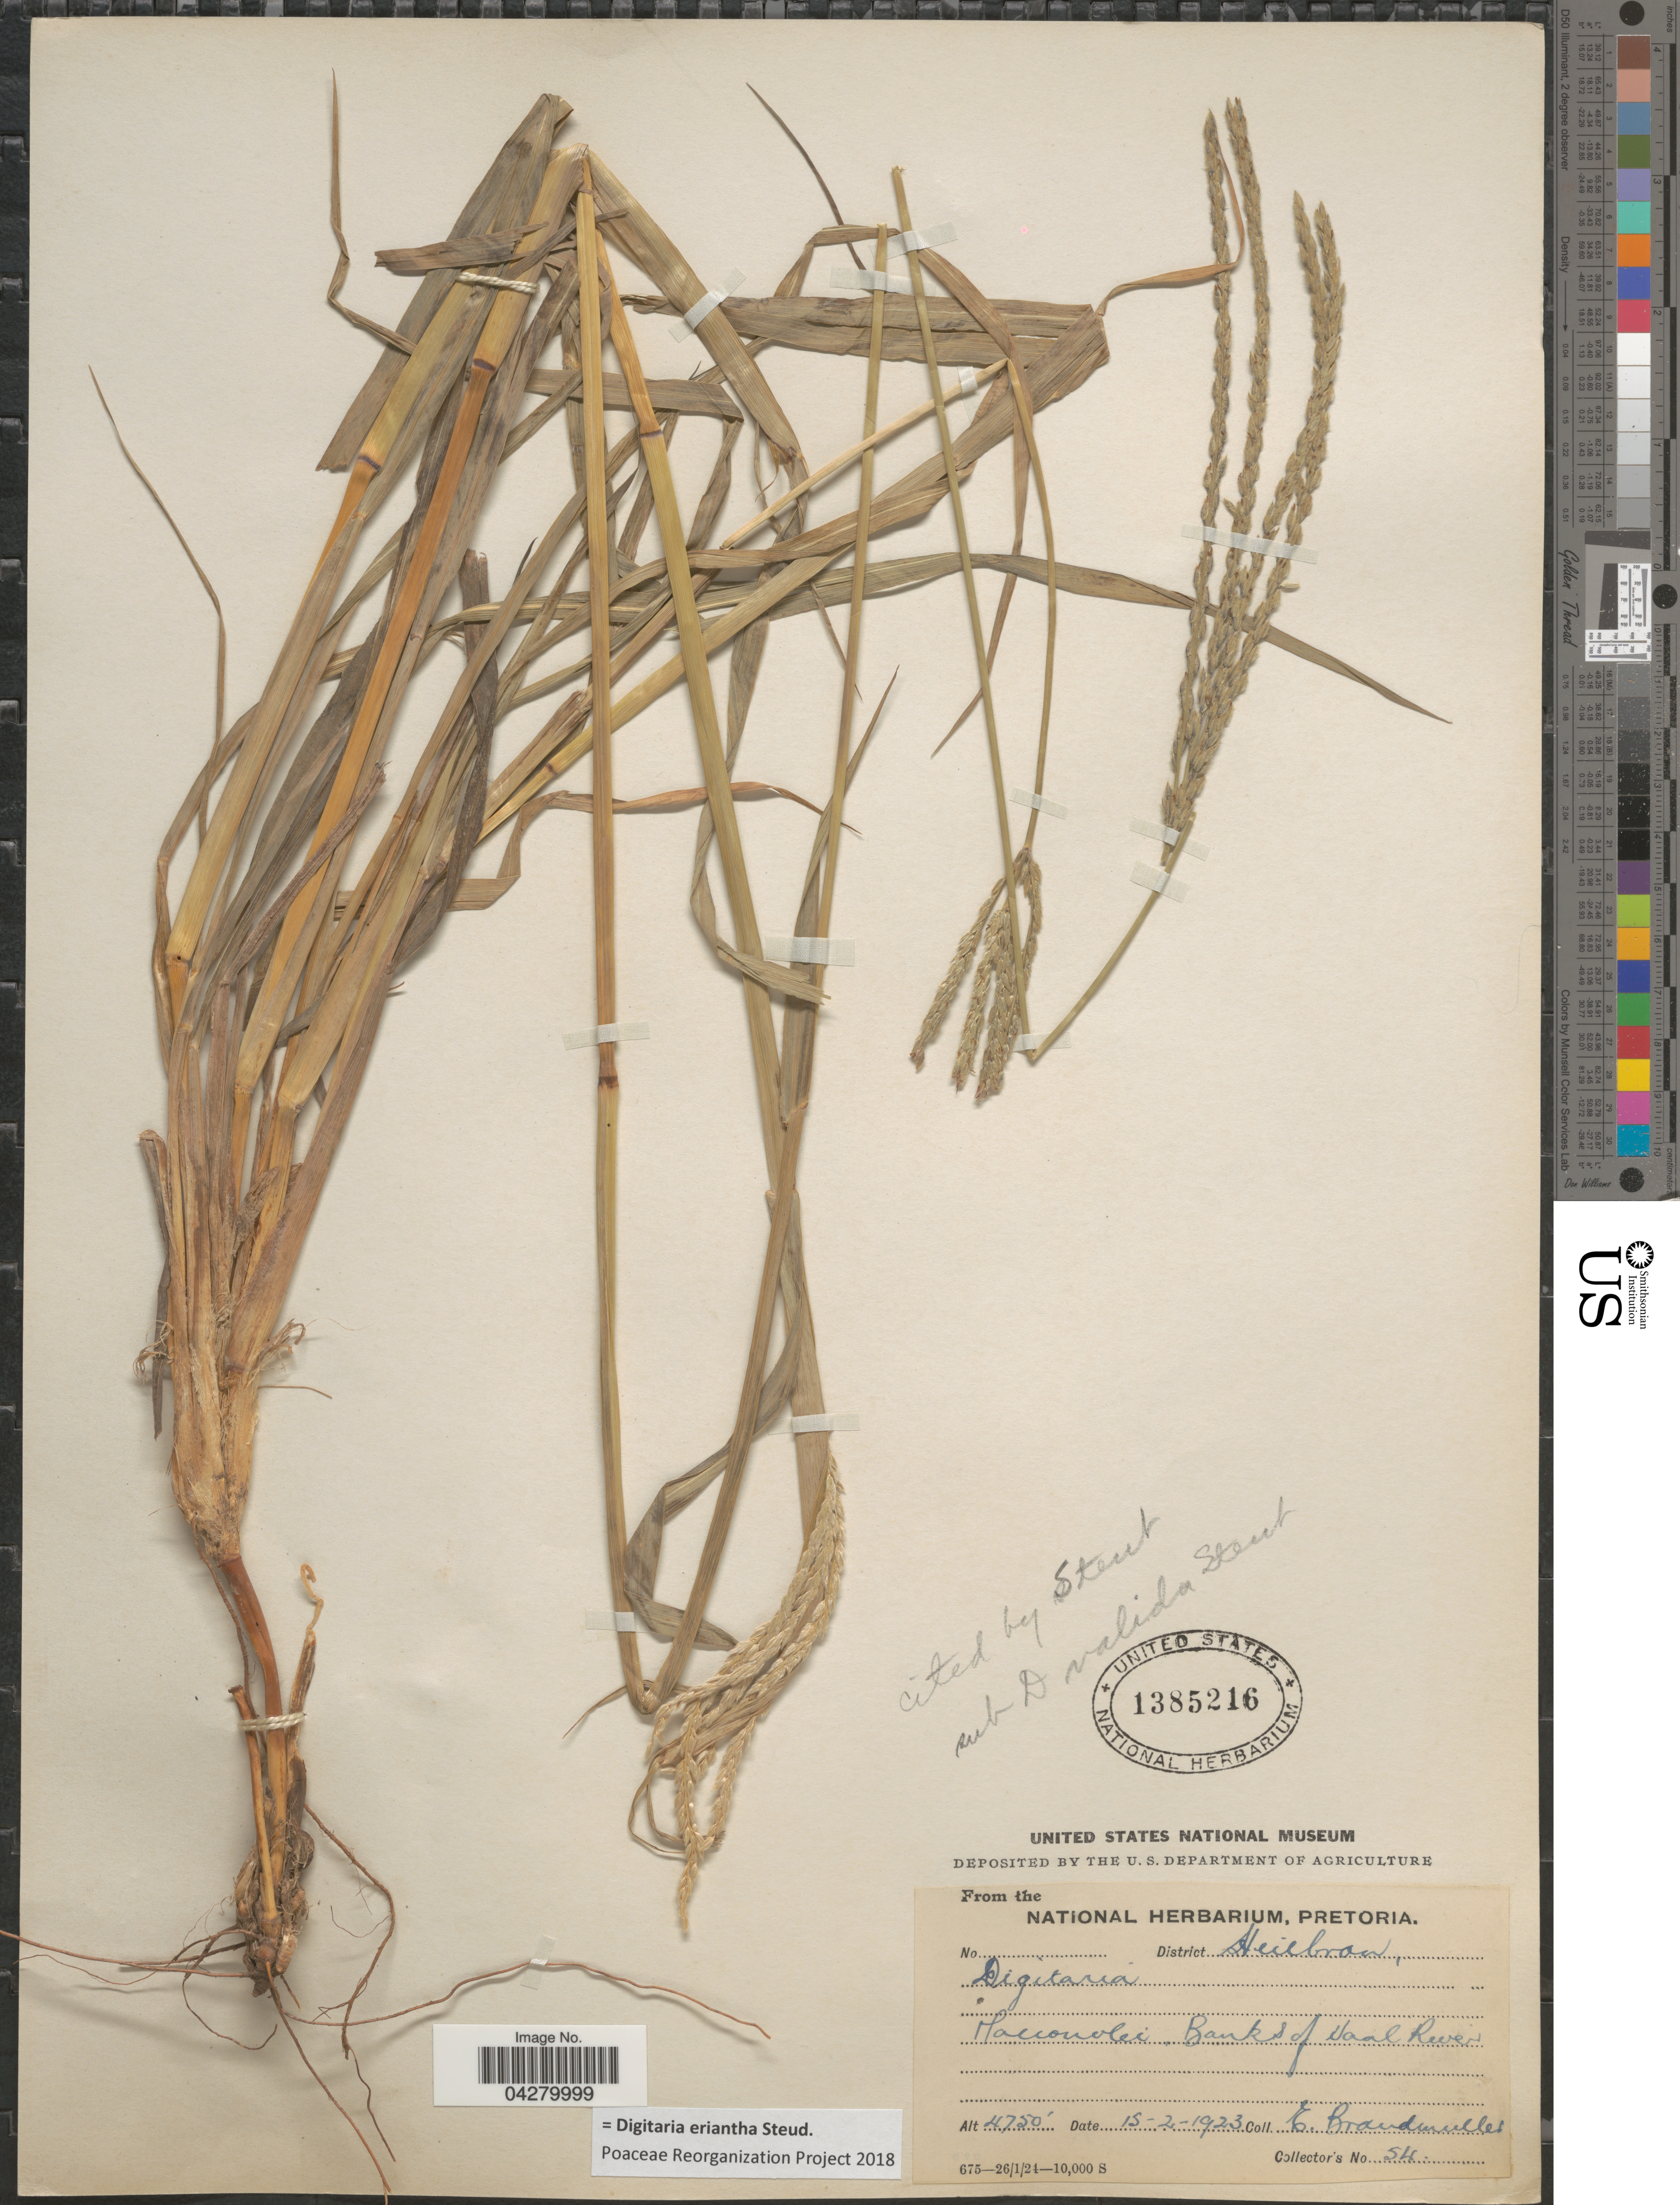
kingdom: Plantae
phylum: Tracheophyta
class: Liliopsida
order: Poales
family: Poaceae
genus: Digitaria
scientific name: Digitaria eriantha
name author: Steud.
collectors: E. Brandmuller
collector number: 54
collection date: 1923-02-15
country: South Africa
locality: District Heilbron. Maccauvlei. Banks of Vaal River.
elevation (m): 1448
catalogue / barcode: US 1385216